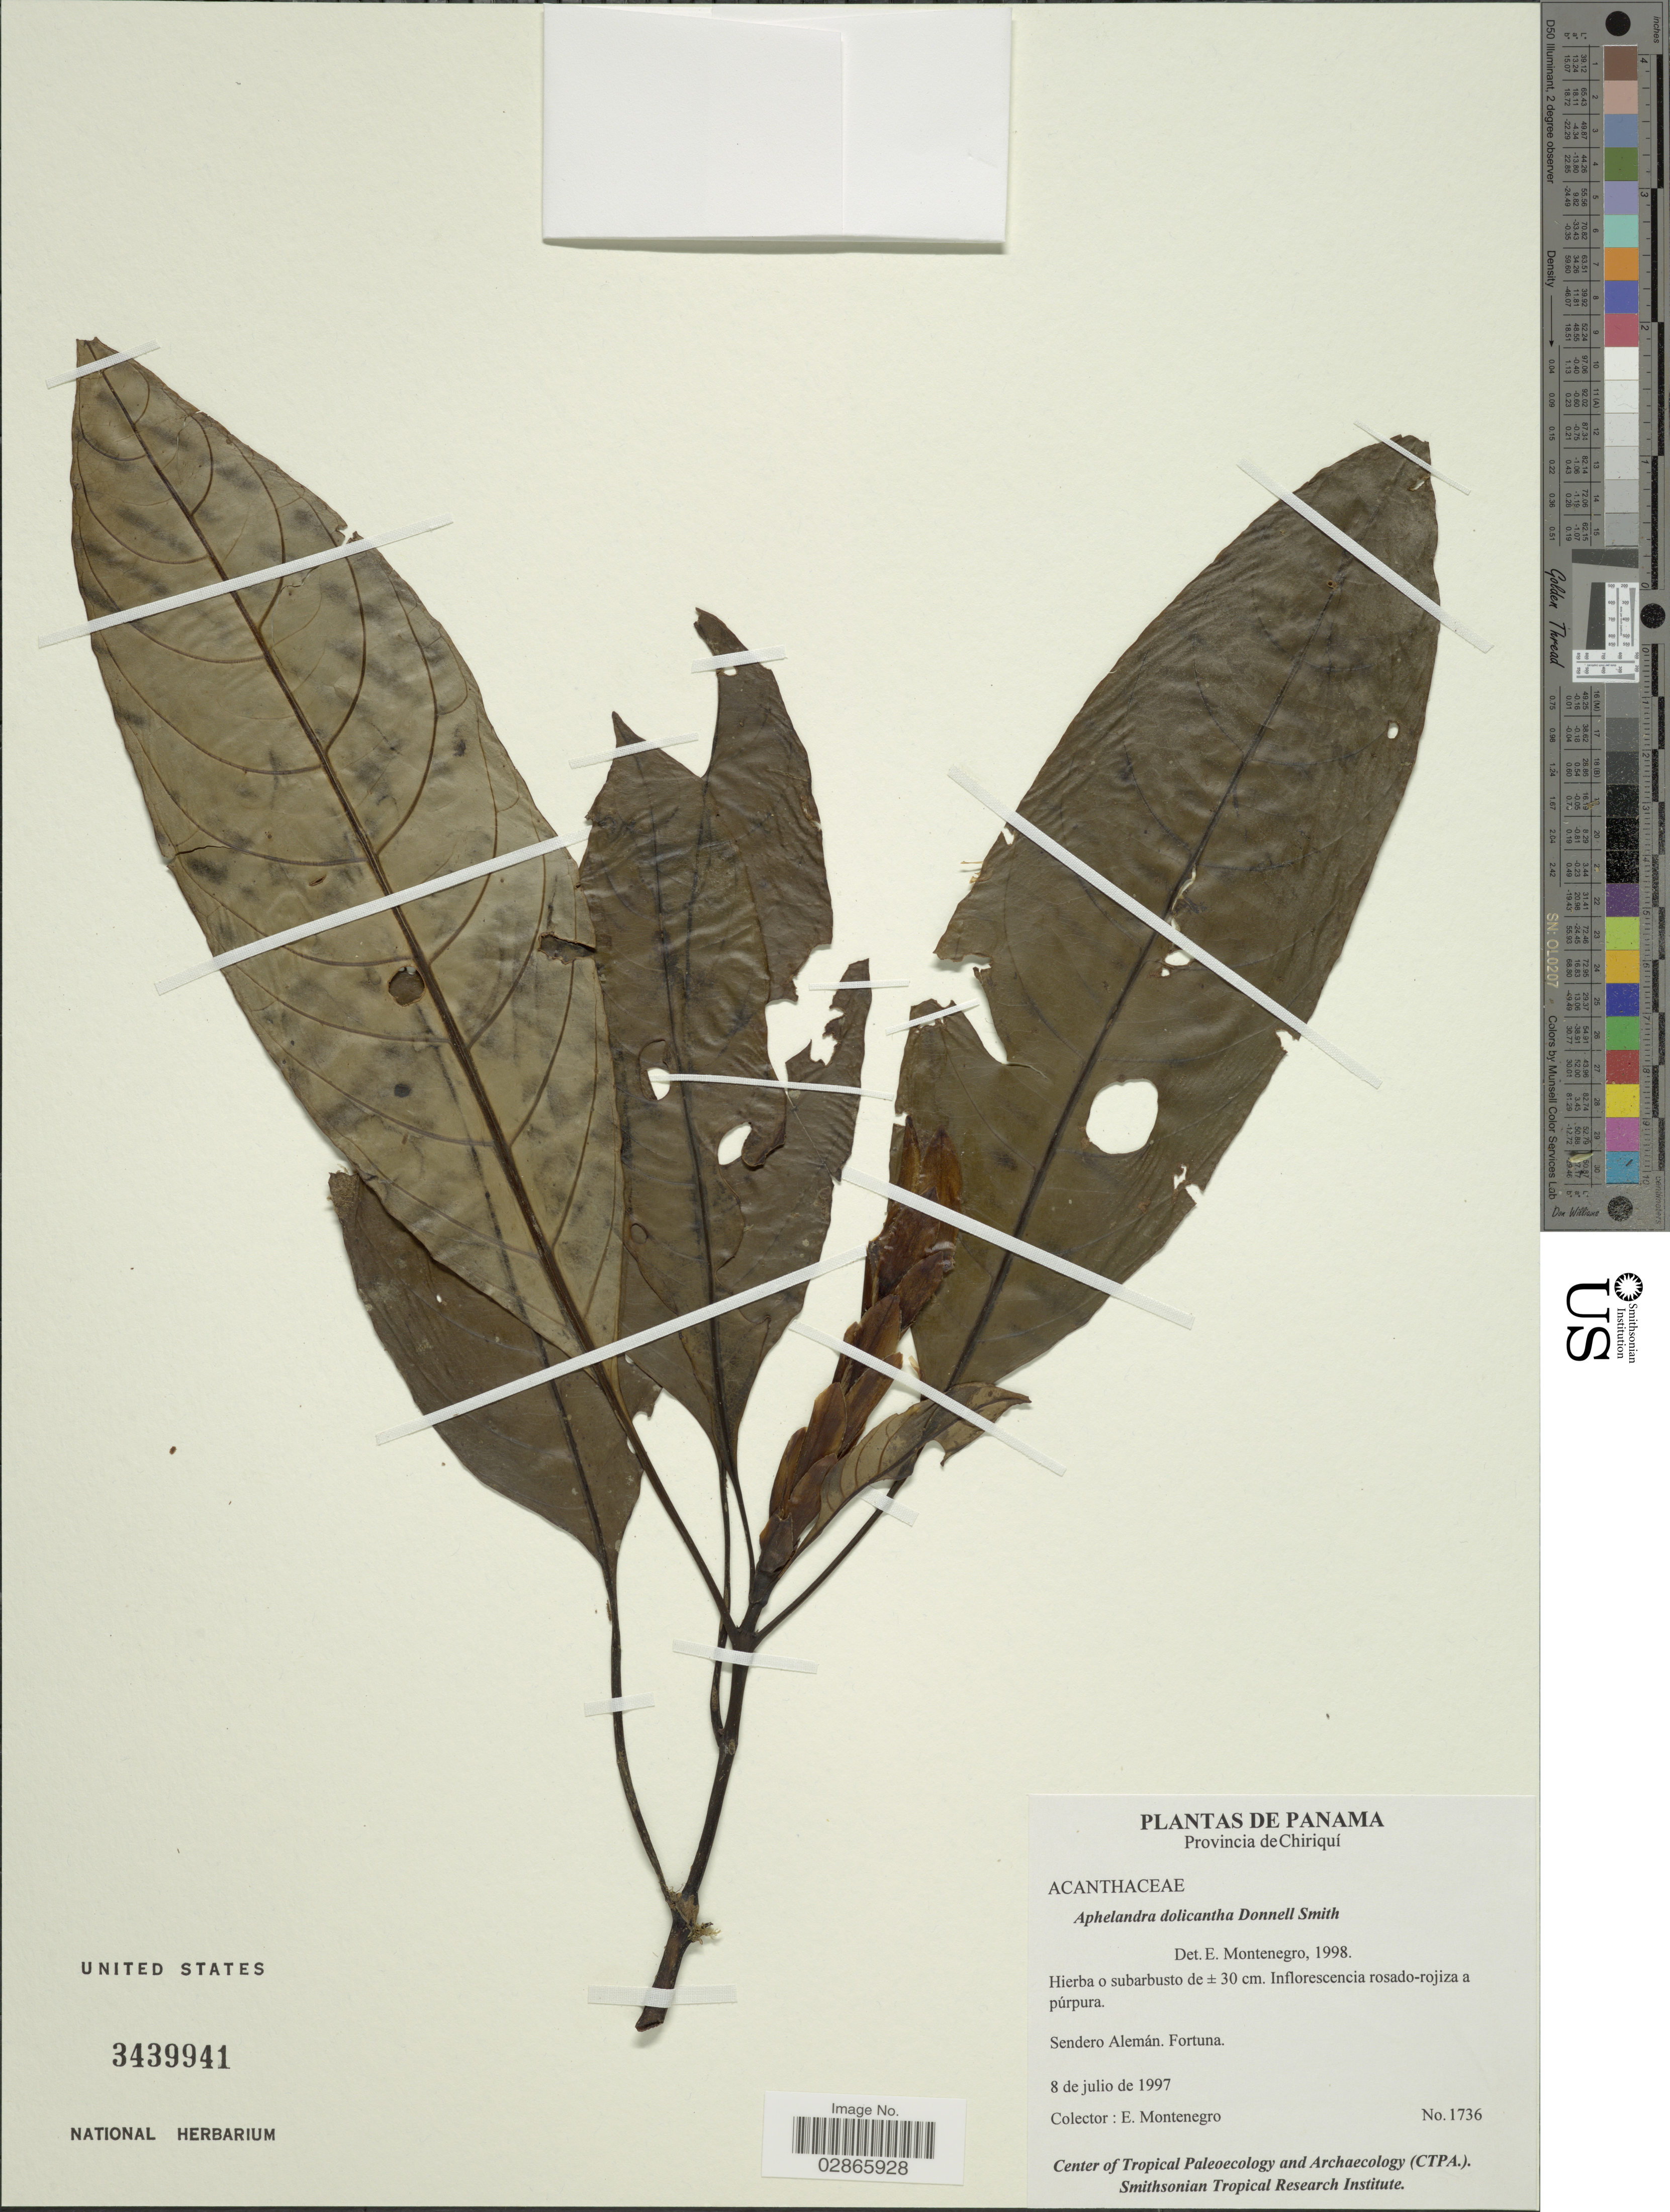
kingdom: Plantae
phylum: Tracheophyta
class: Magnoliopsida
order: Lamiales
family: Acanthaceae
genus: Aphelandra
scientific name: Aphelandra dolichantha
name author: Donn. Sm.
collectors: E. Montenegro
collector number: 1736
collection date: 1997-07-08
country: Panama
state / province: Chiriqui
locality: Sendero Alemán. Fortuna.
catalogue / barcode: US 3439941